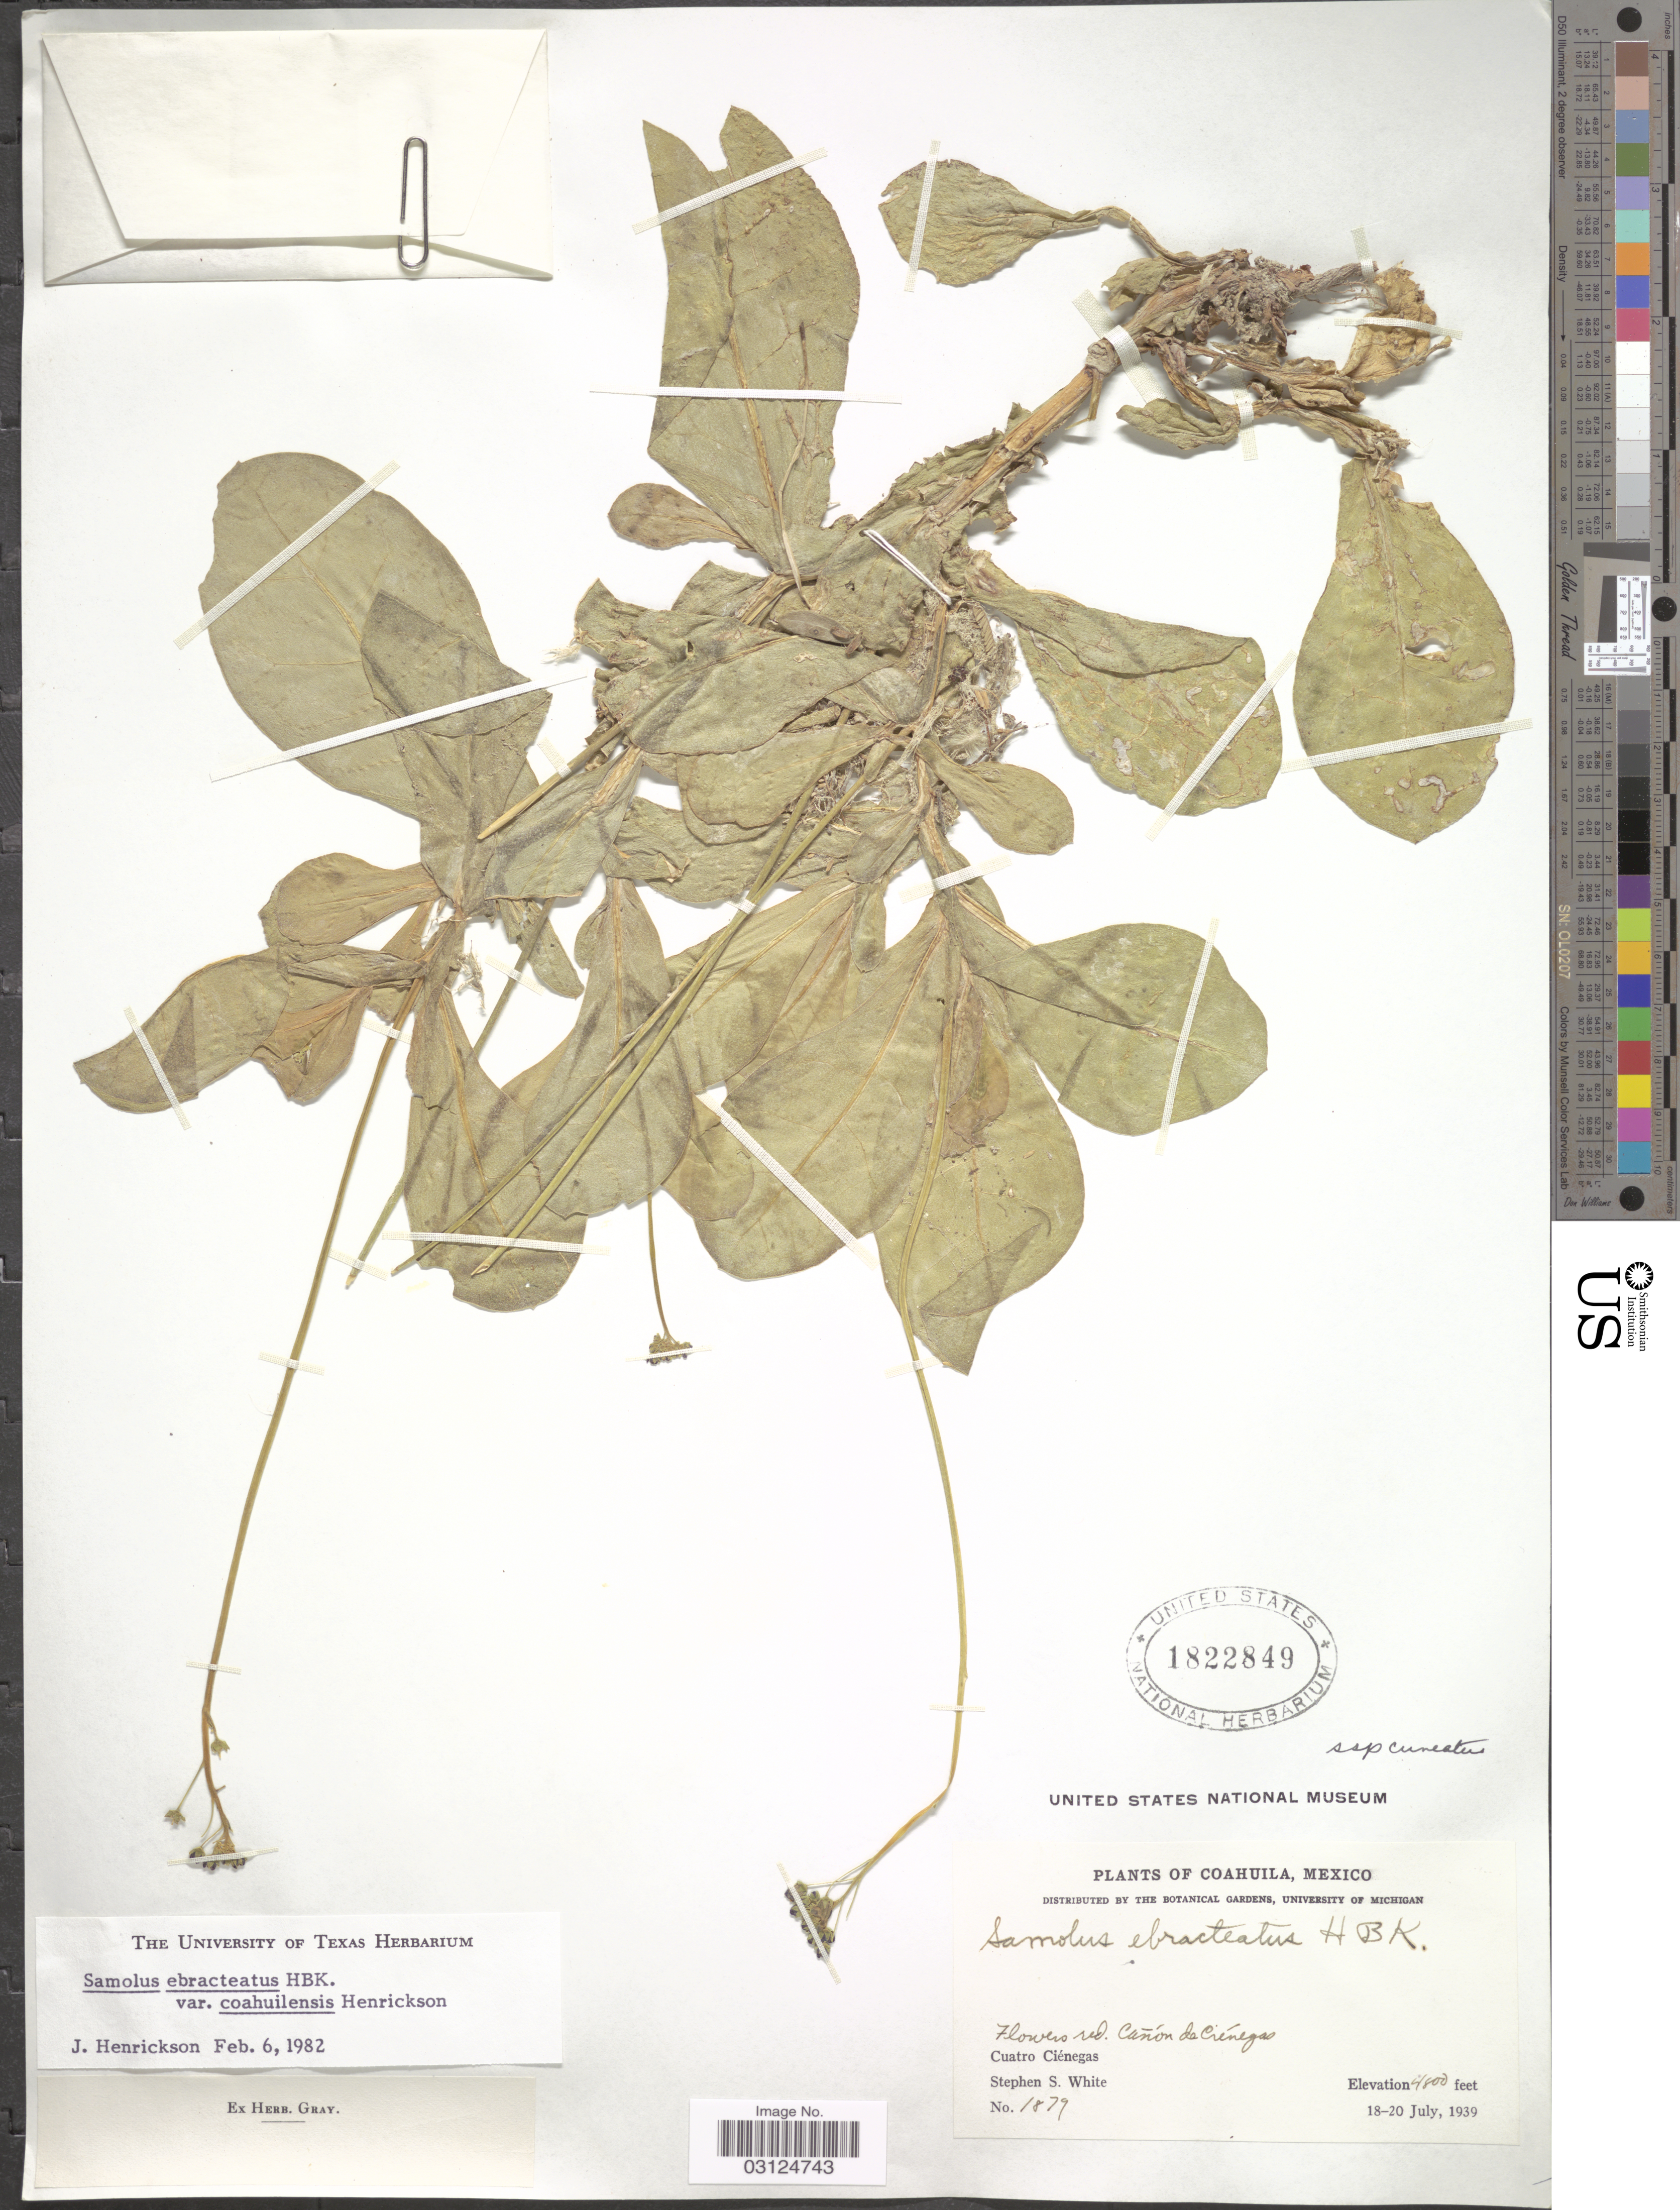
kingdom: Plantae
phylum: Tracheophyta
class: Magnoliopsida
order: Ericales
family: Primulaceae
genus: Samolus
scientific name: Samolus ebracteatus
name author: Kunth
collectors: S. S. White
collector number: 1879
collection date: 1939-07-18/1939-07-20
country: Mexico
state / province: Coahuila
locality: Cañón da Ciénegas. Cuatro Ciénegas.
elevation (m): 1463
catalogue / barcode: US 1822849